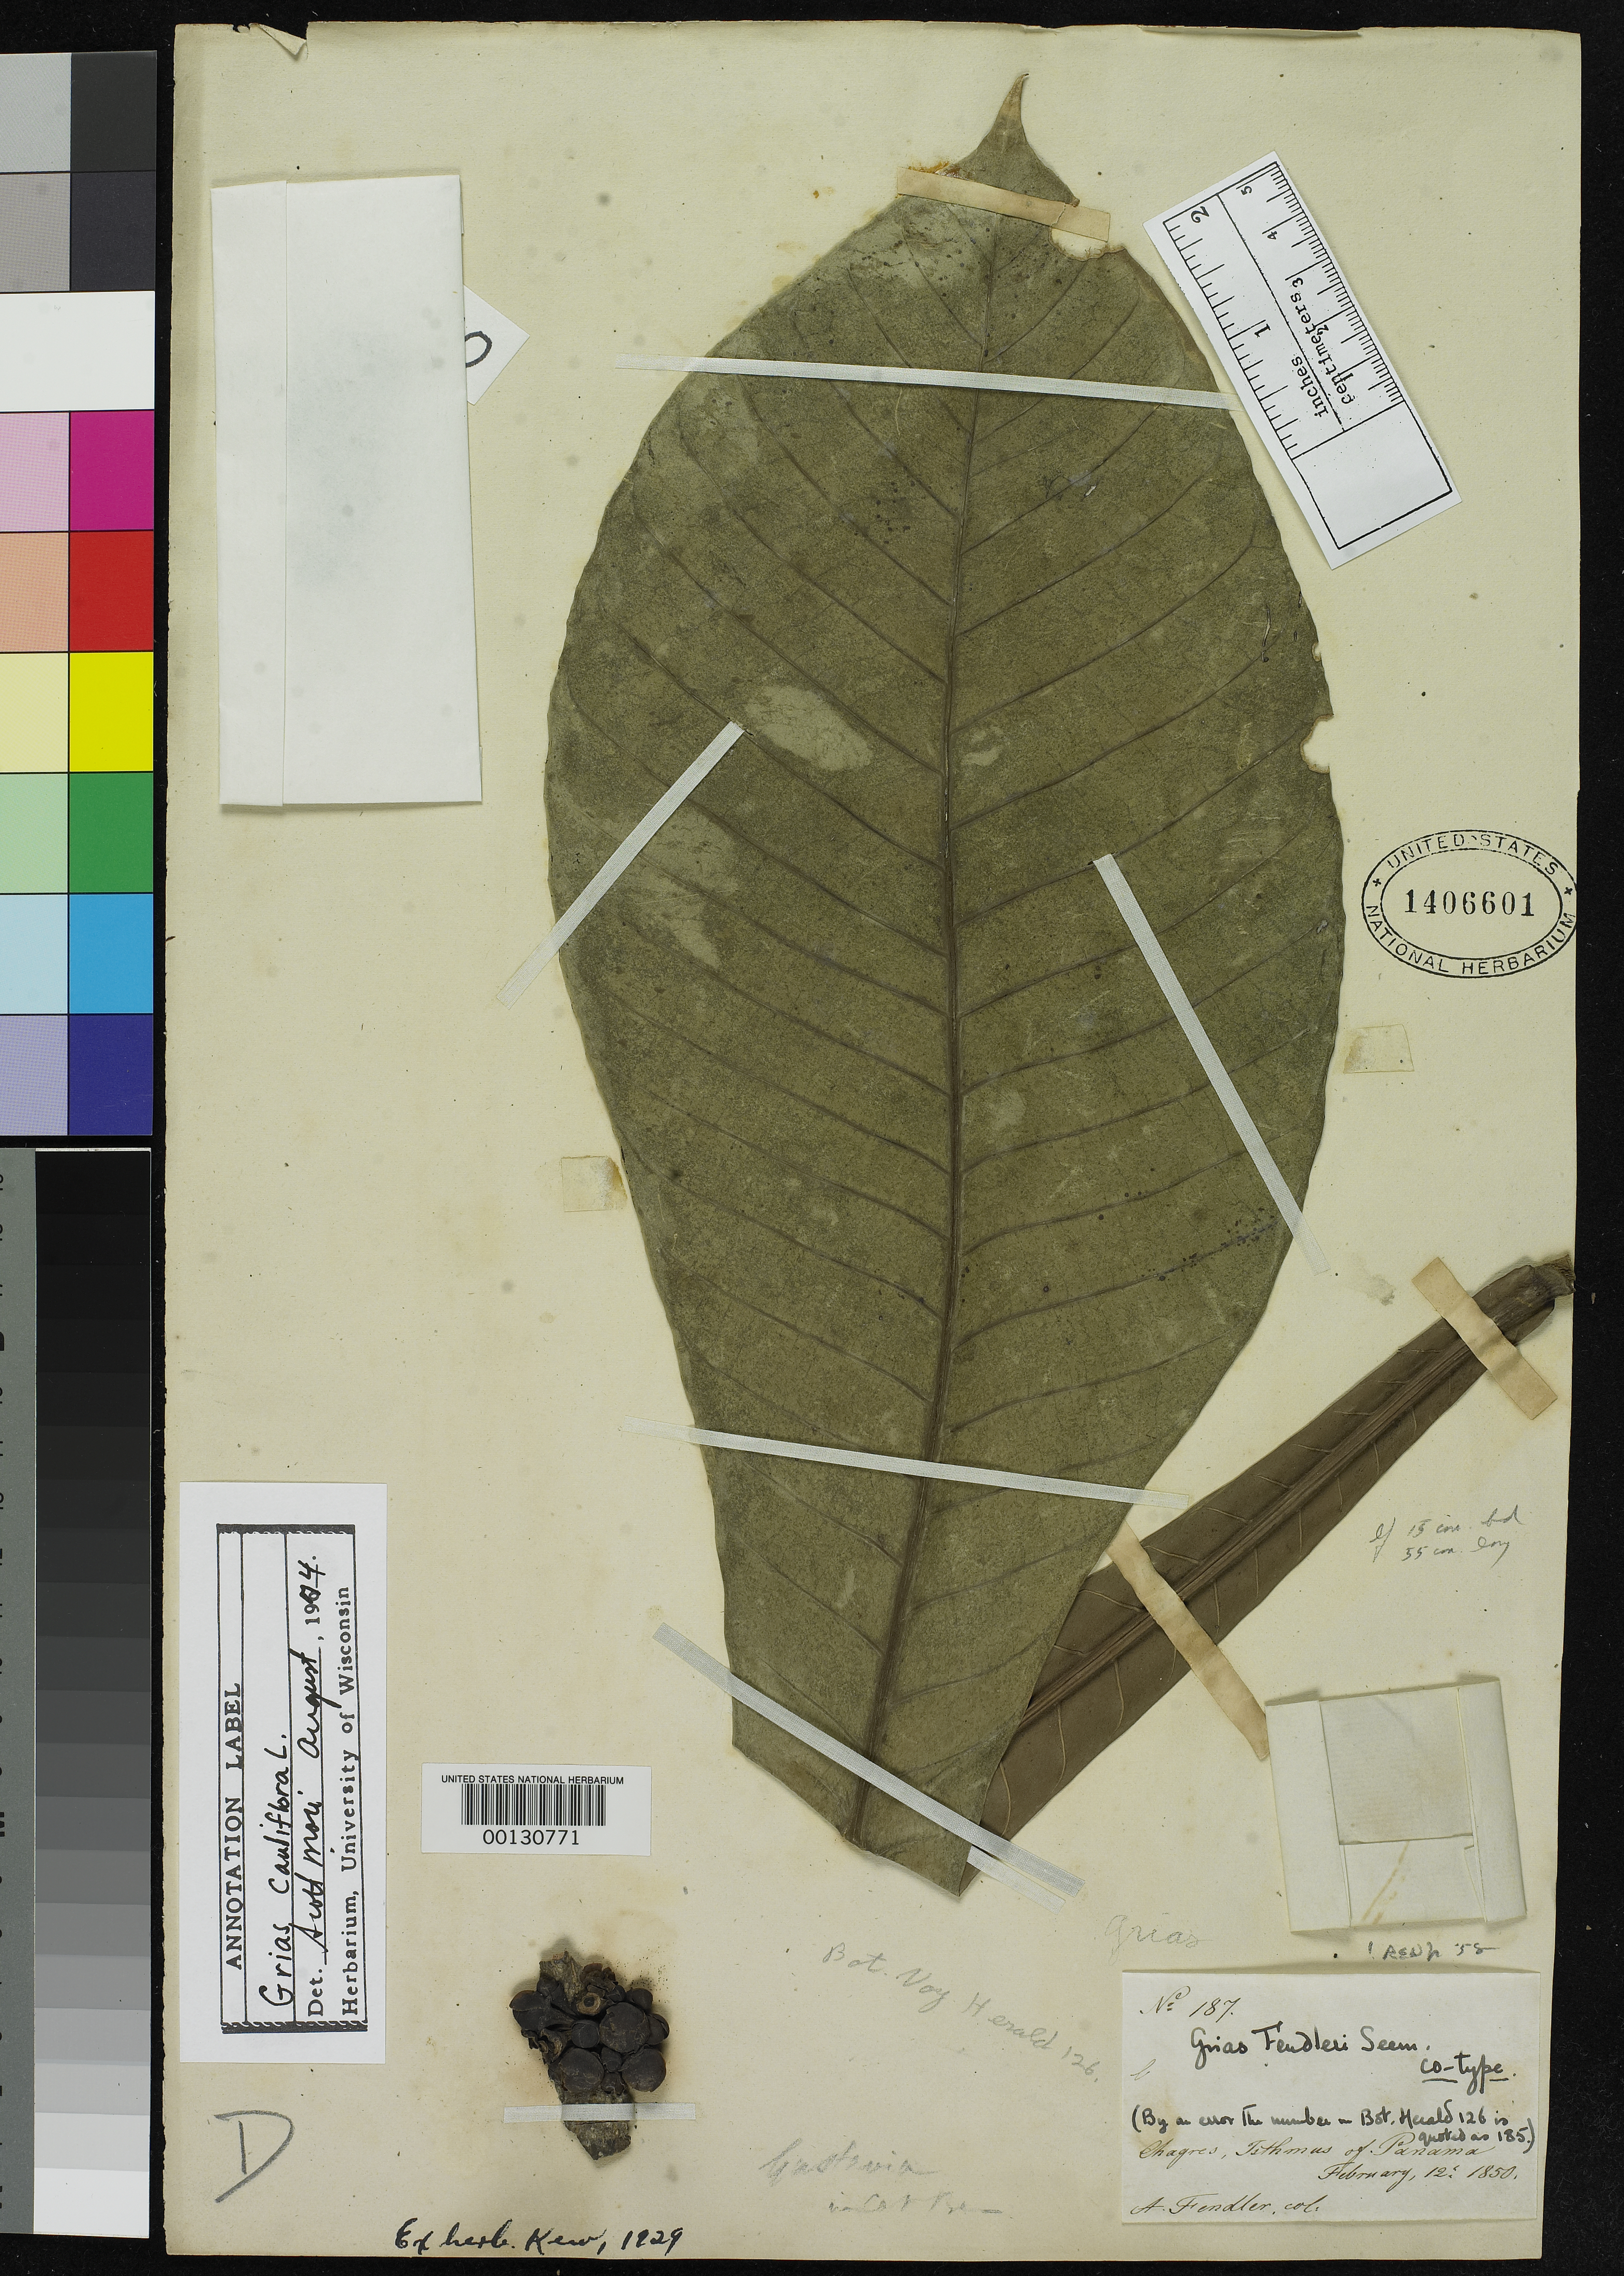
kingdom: Plantae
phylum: Tracheophyta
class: Magnoliopsida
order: Ericales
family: Lecythidaceae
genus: Grias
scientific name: Grias fendleri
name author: Seem.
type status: Type Collection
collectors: A. Fendler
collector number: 187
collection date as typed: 12 Feb 1850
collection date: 1850-02-12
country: Panama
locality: Near Chagres.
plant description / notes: Protologue (mis?) cites collection number as 185; both US duplicates are labeled 187.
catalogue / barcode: US 1406601